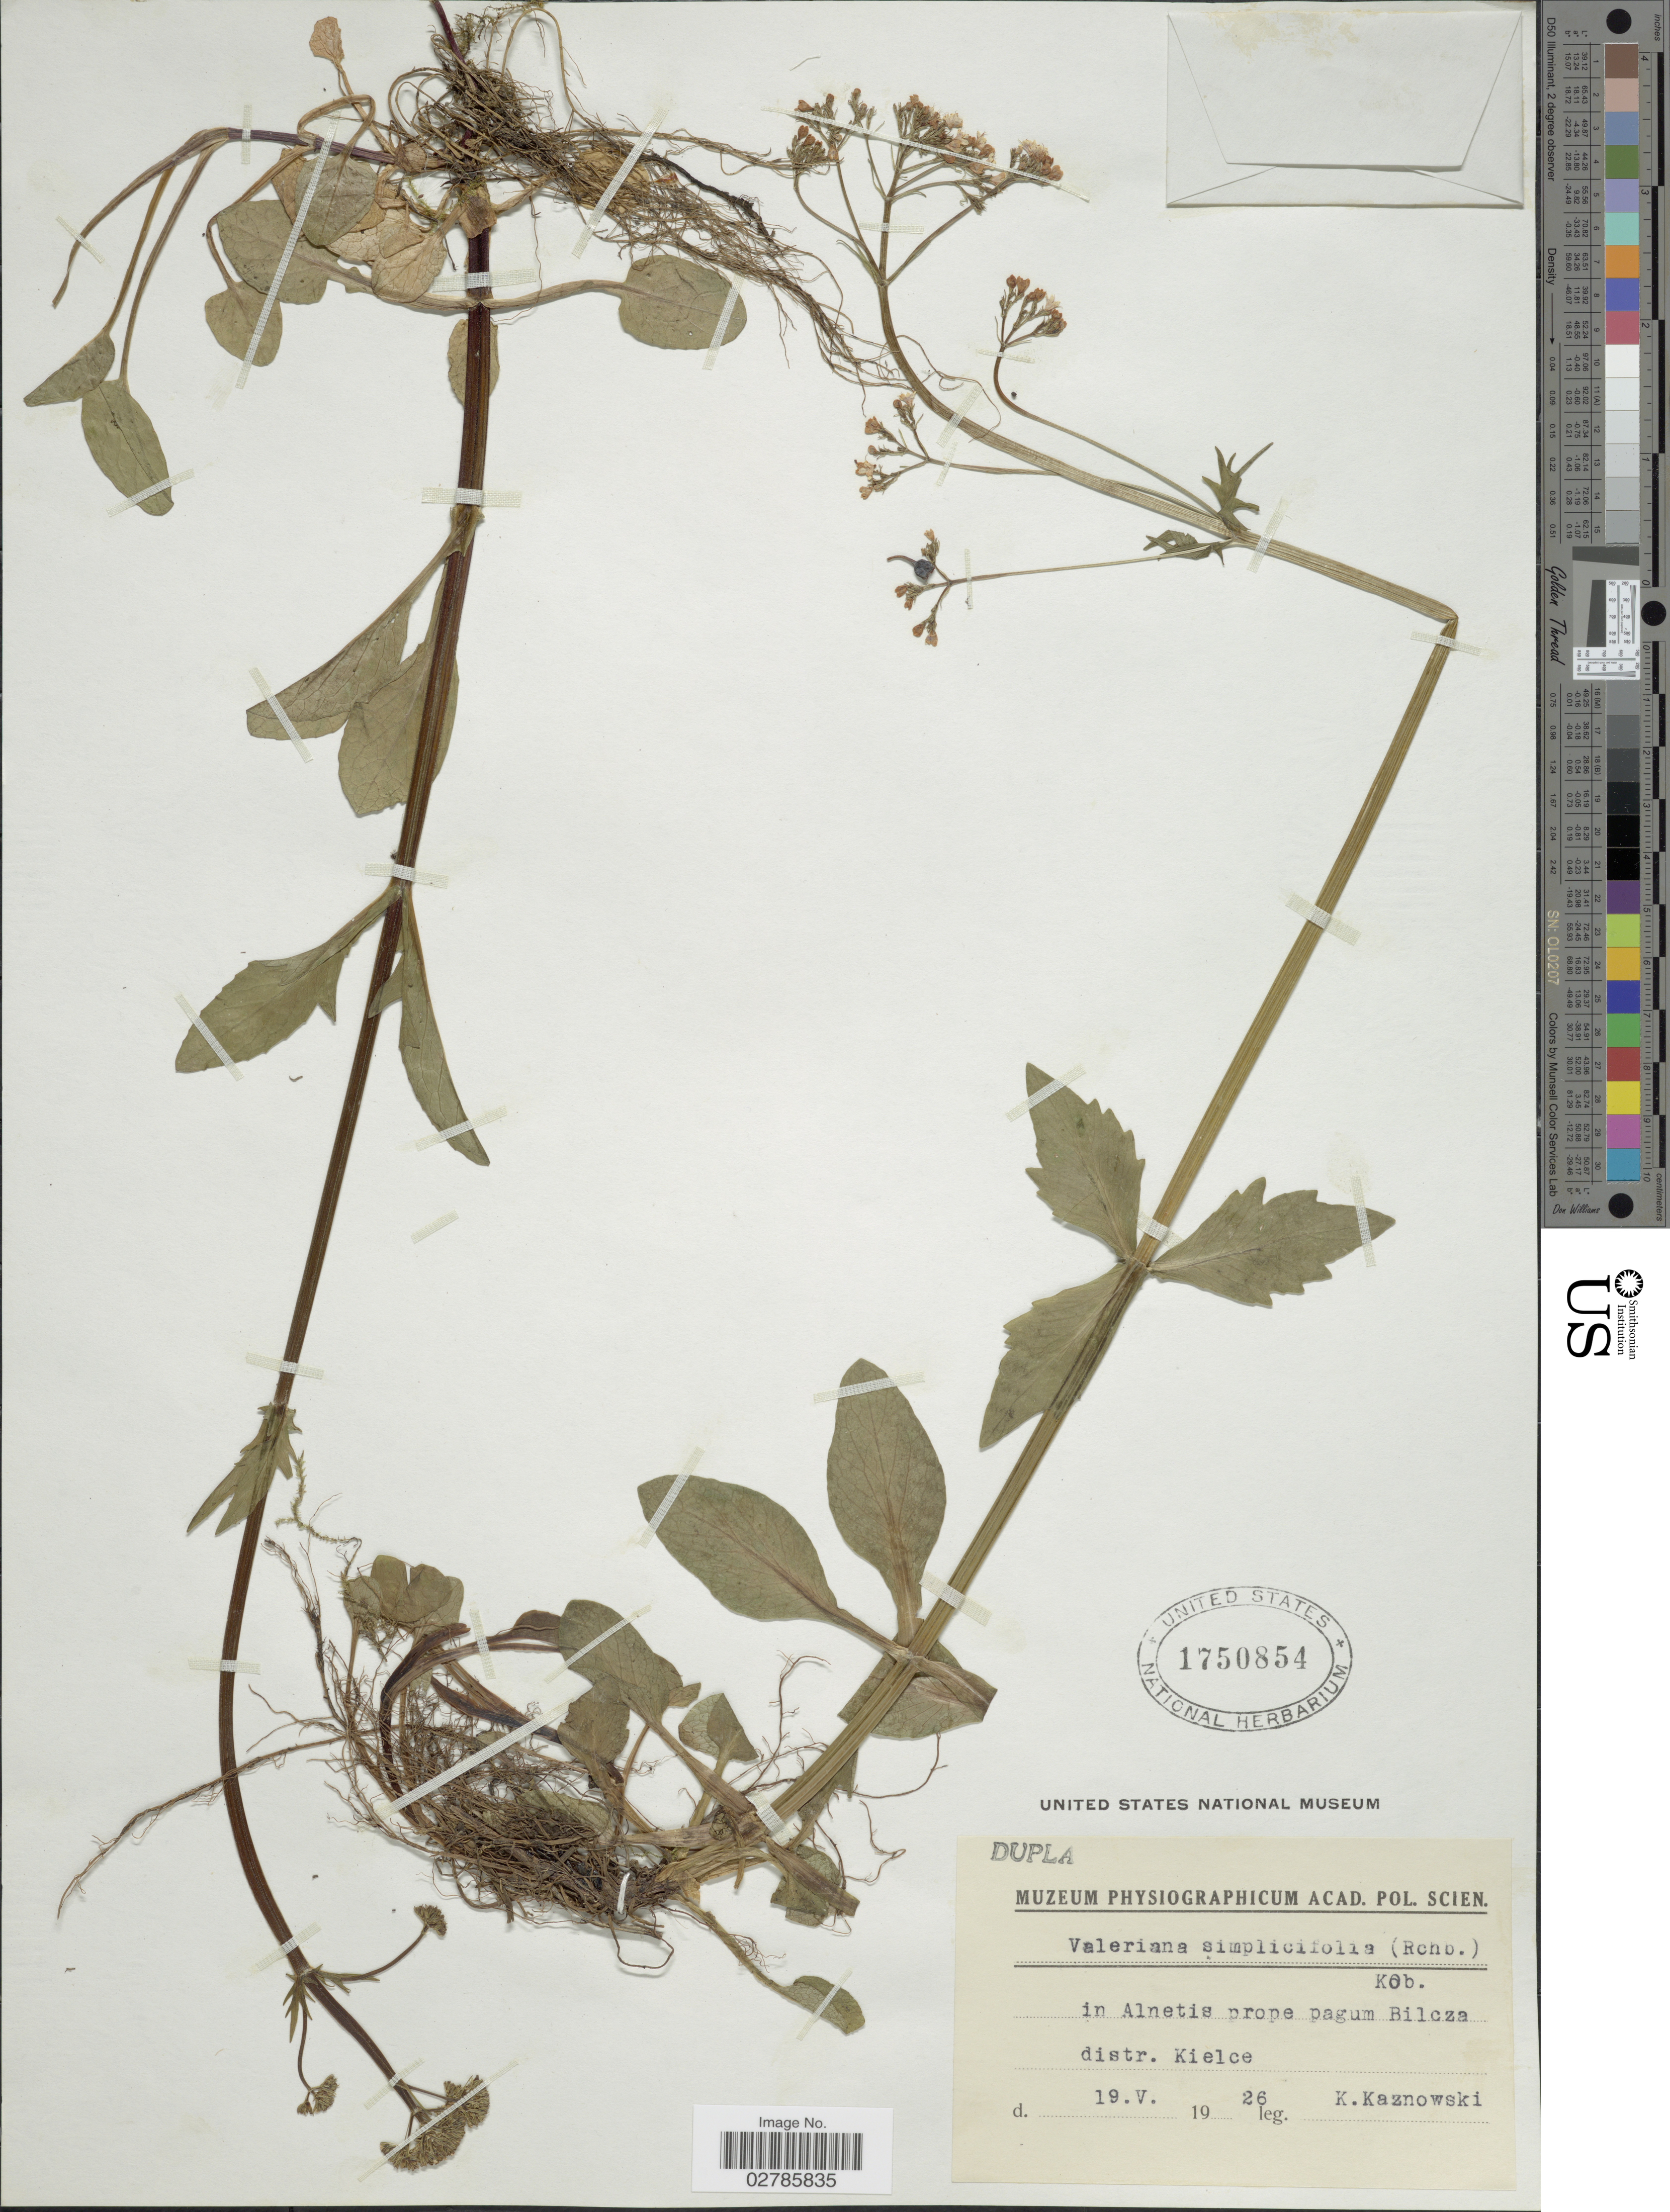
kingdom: Plantae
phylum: Tracheophyta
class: Magnoliopsida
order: Dipsacales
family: Caprifoliaceae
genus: Valeriana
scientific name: Valeriana simplicifolia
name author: Kabath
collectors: K. Kaznowski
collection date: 1926-05-19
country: Poland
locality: In Alnetis prope pagum Bilcza distr. Kielce.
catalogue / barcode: US 1750854